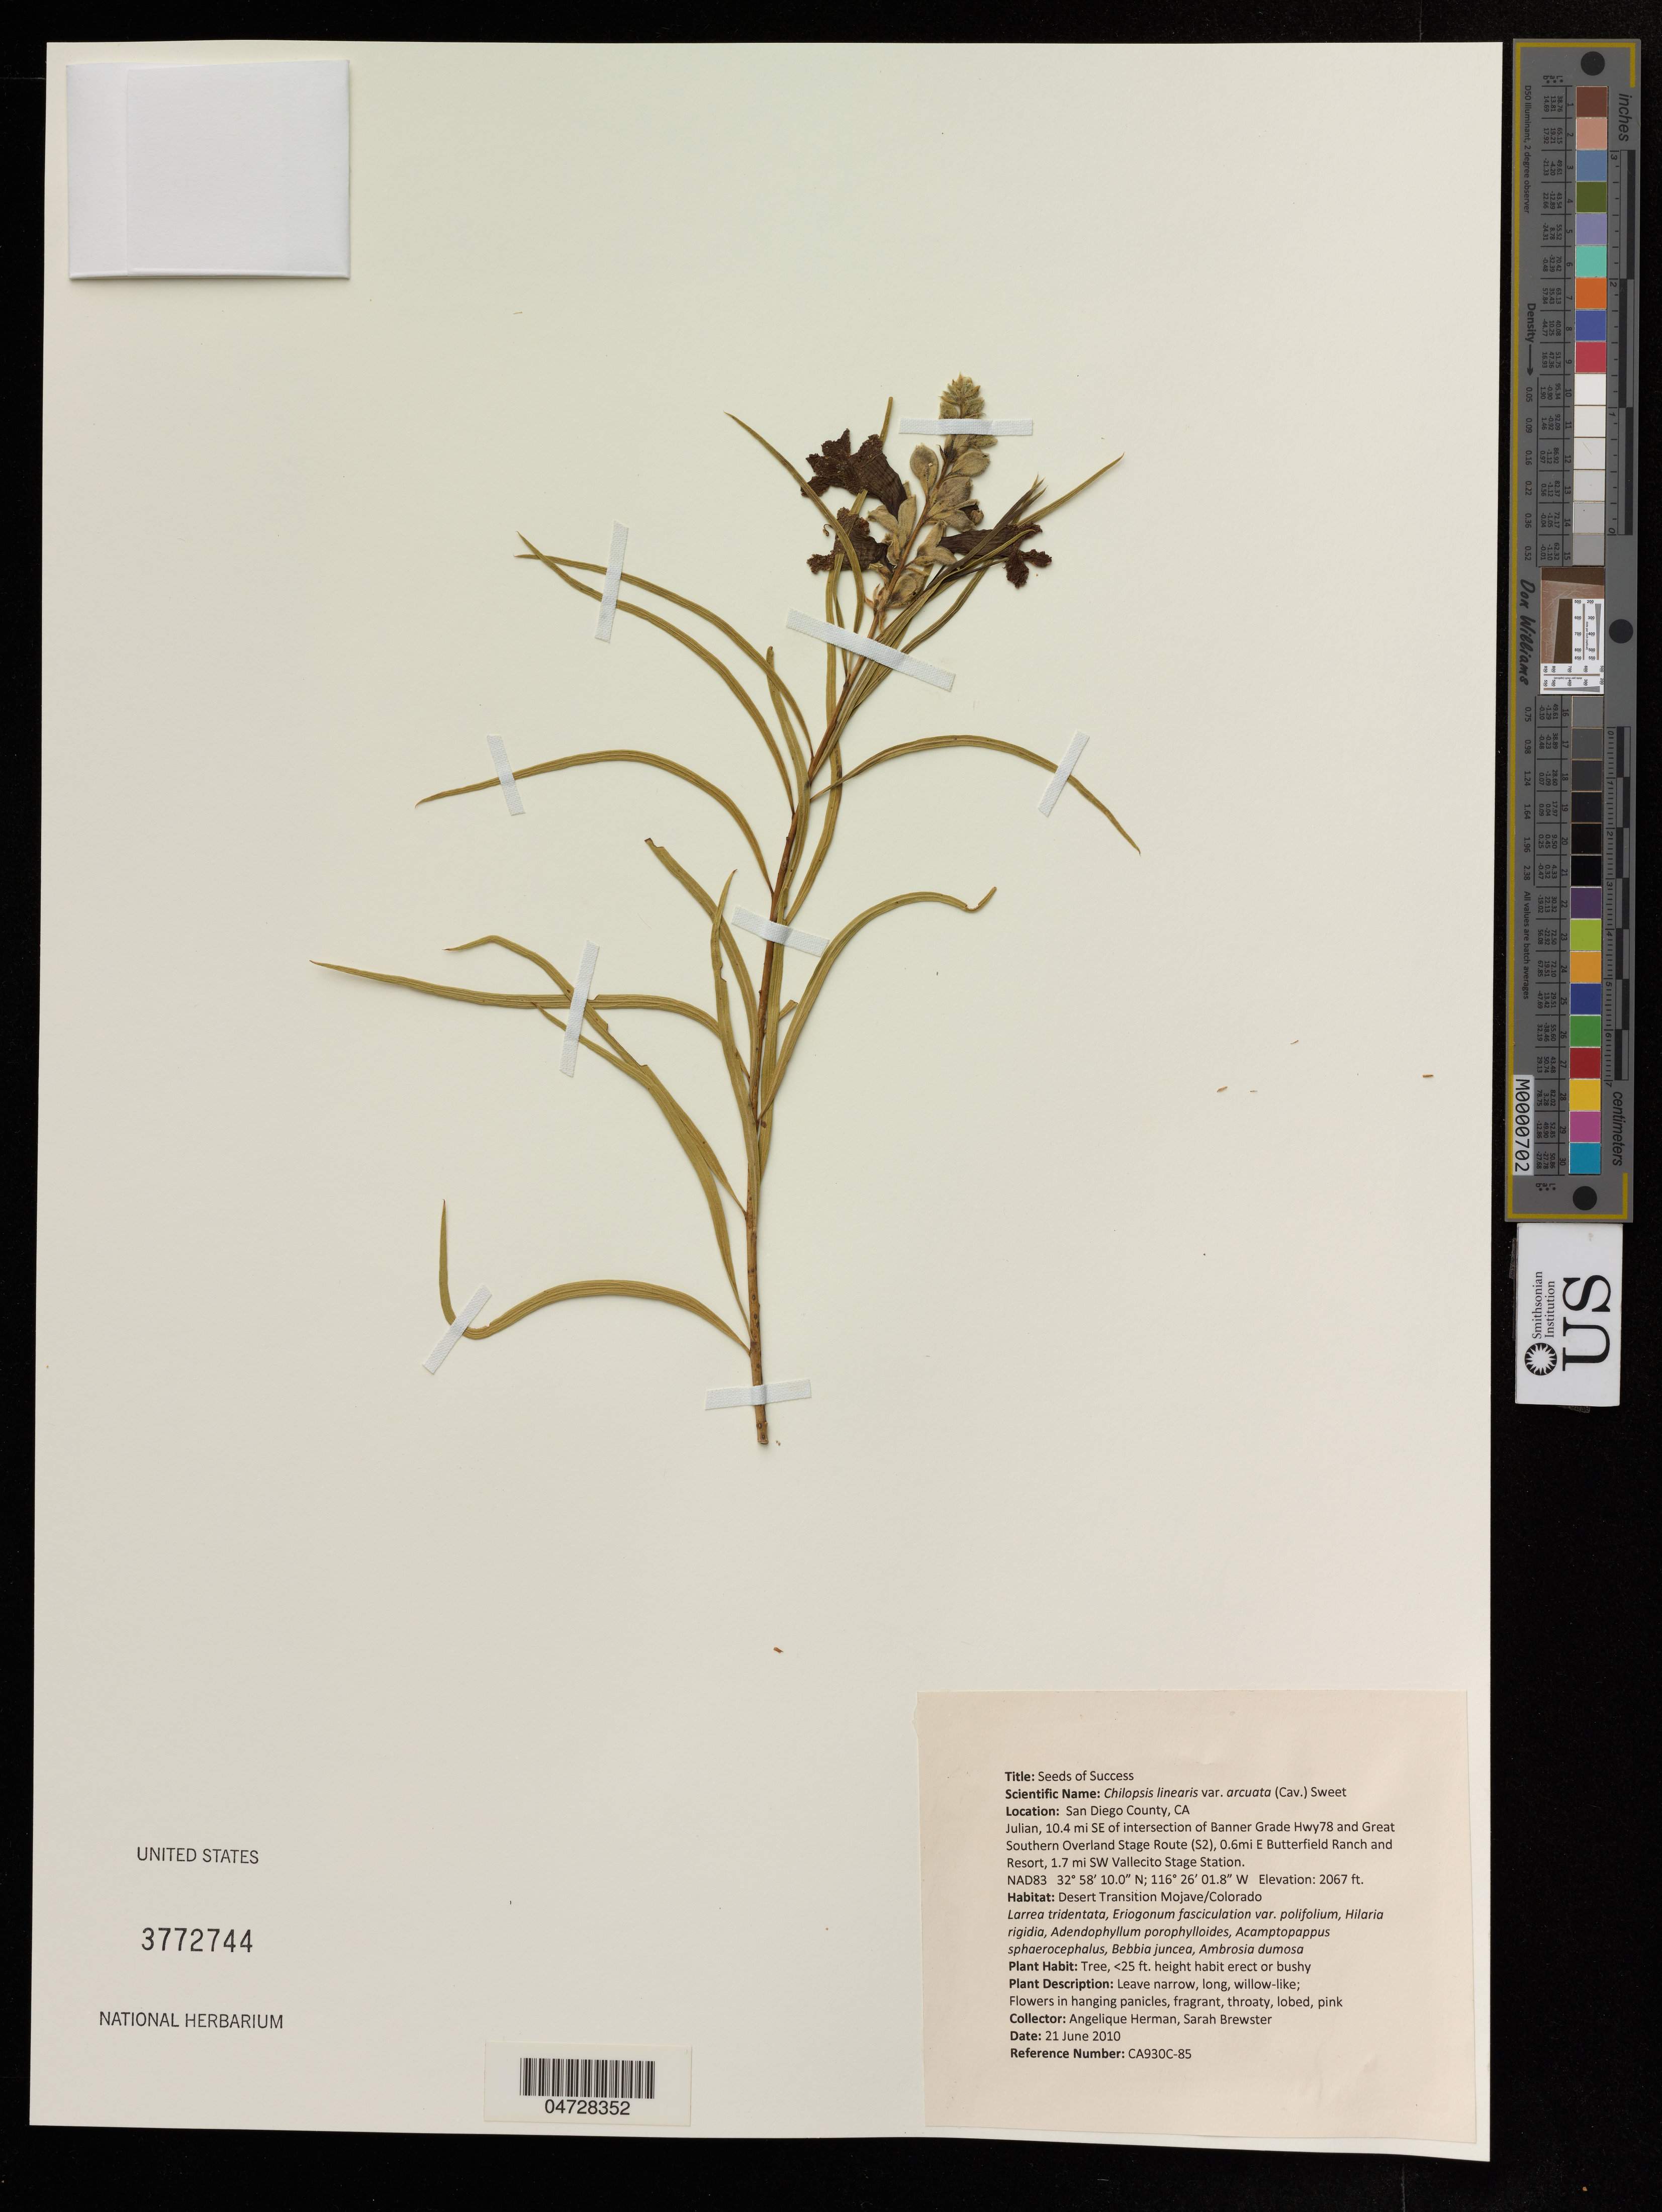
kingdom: Plantae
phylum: Tracheophyta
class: Magnoliopsida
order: Lamiales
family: Bignoniaceae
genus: Chilopsis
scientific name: Chilopsis linearis var. arcuata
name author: (Fosberg) Henr.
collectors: A. Herman & S. Brewster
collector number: CA930C-85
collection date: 2010-06-21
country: United States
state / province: California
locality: San Diego County. Julian, 10.4 mi SE of intersection of Banner Grade Hwy78 and Great Southern Overland Stage Route (S2), 0.6mi E Butterfield Ranch and Resort, 1.7 mi SW Vallecito Stage Station.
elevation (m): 630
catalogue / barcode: US 3772744